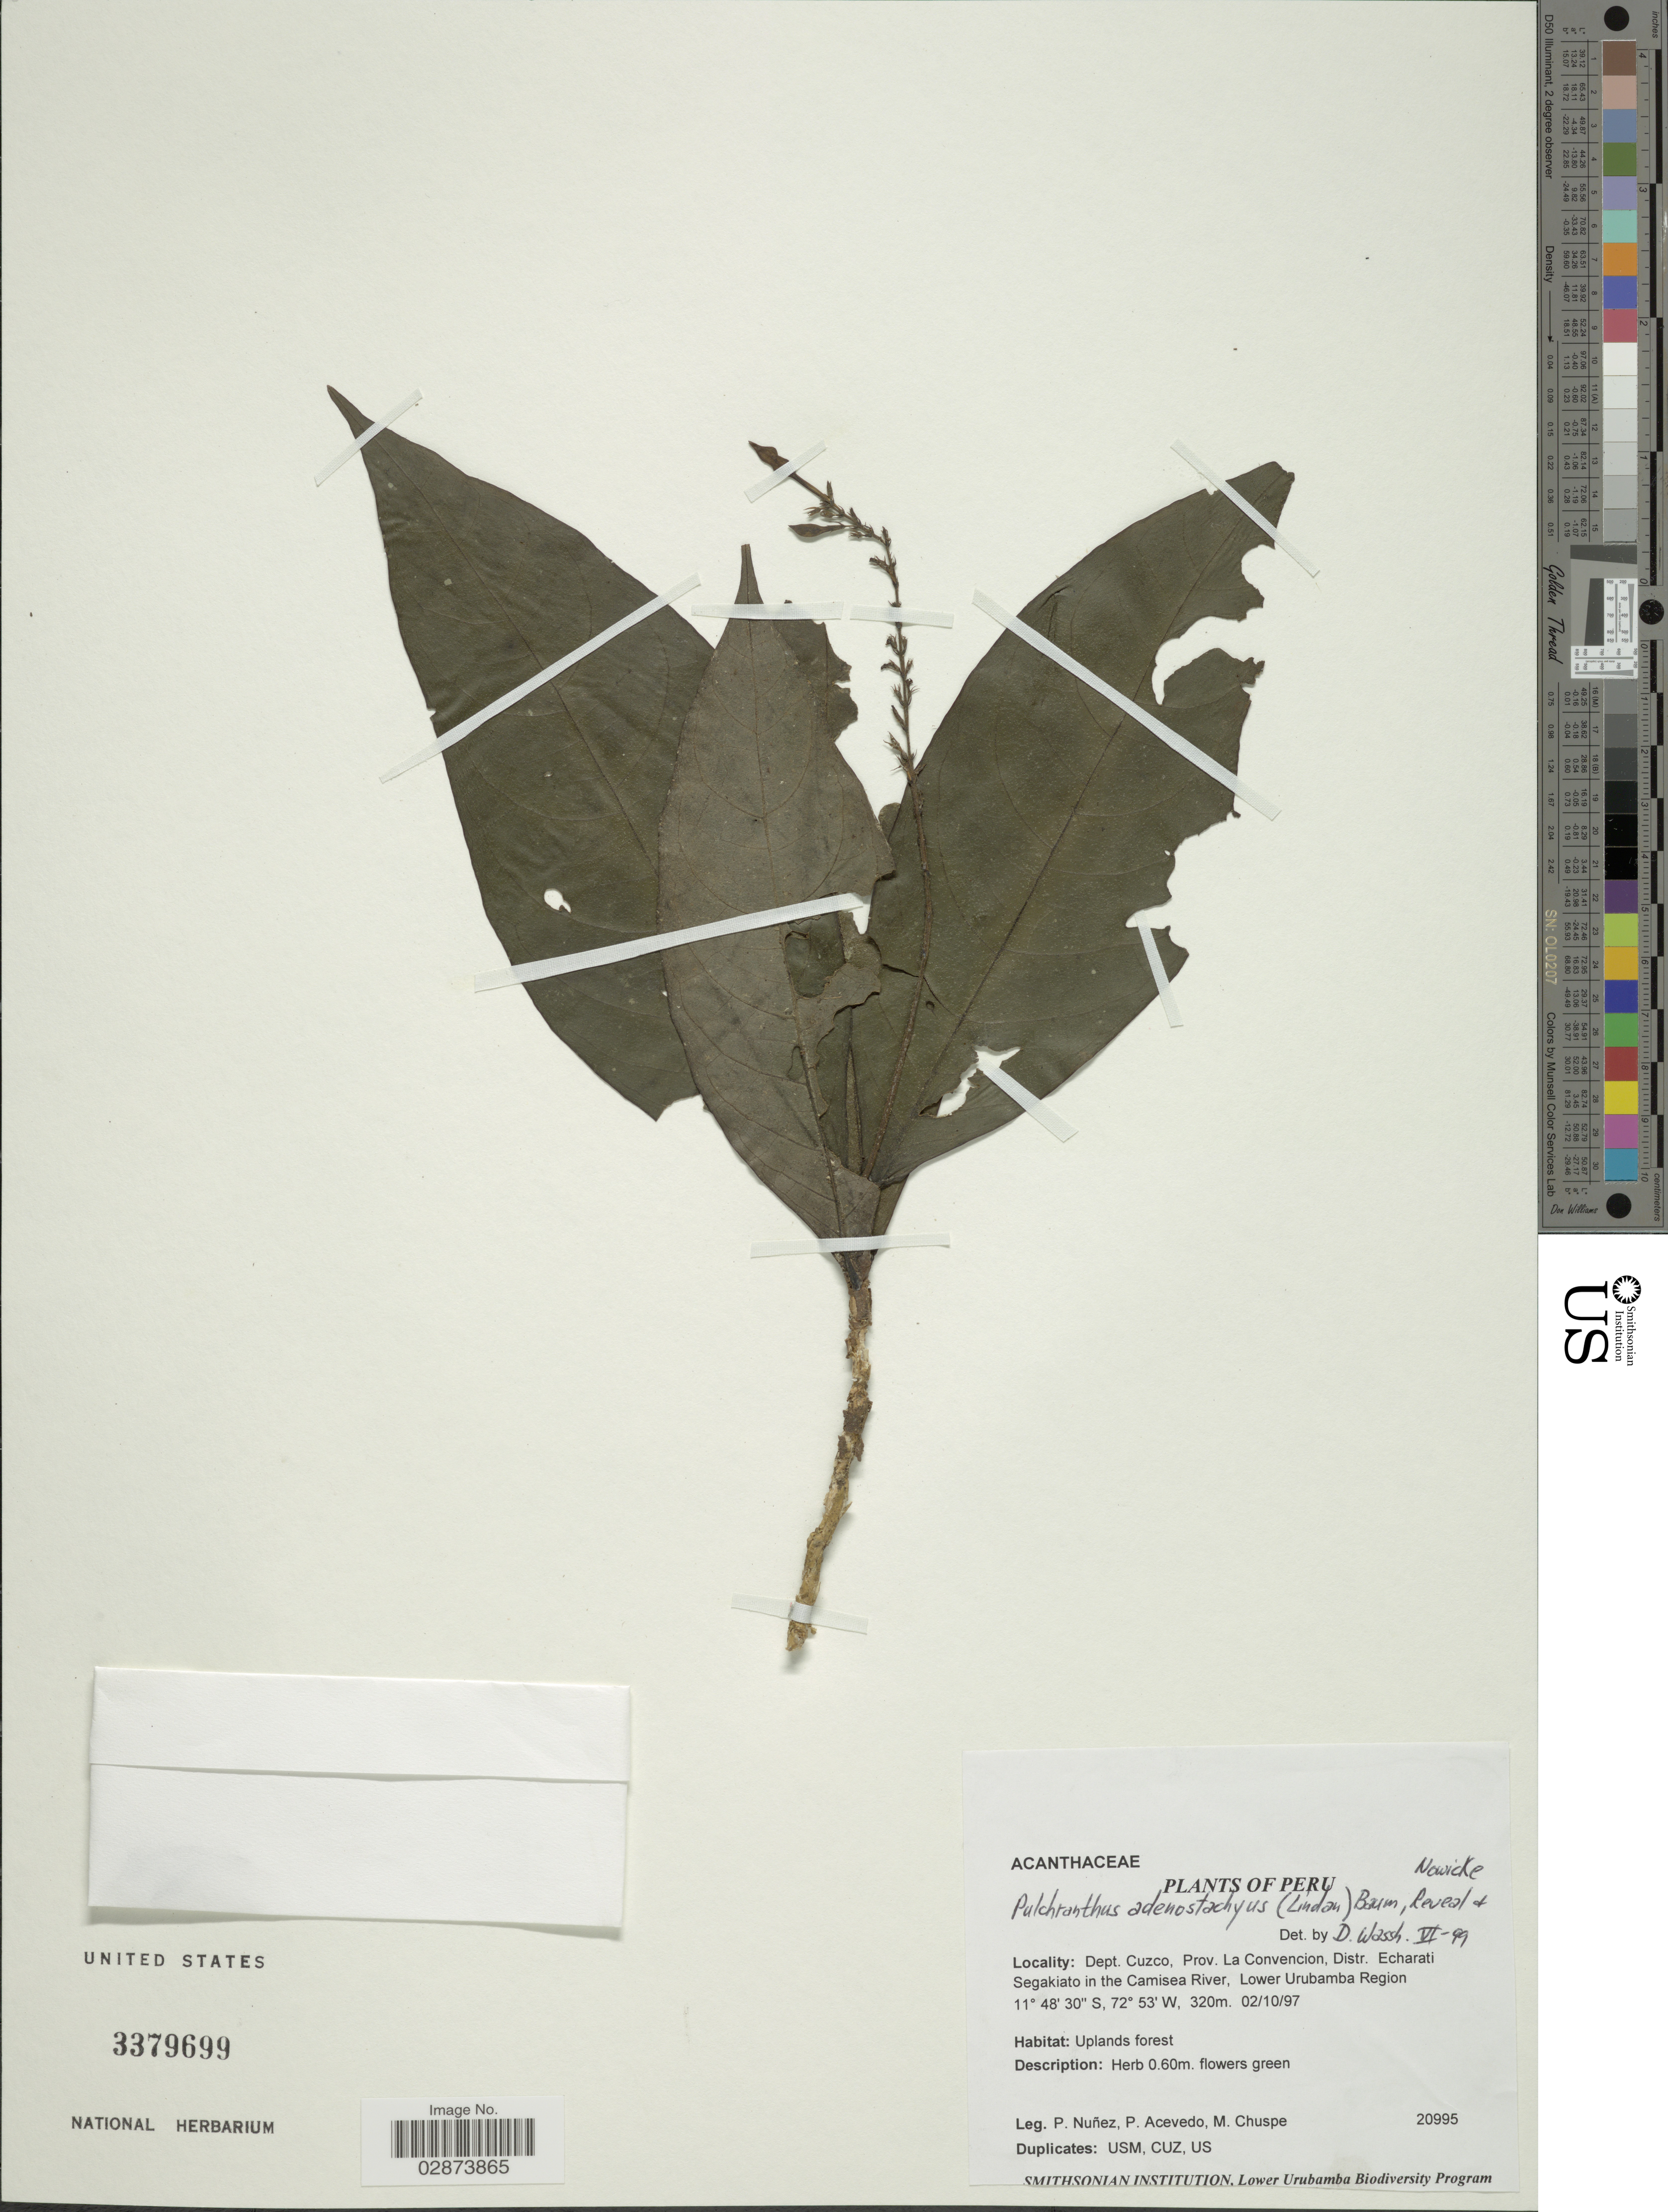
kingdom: Plantae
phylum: Tracheophyta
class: Magnoliopsida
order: Lamiales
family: Acanthaceae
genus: Pulchranthus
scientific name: Pulchranthus adenostachyus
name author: (Lindau) V.M. Baum et al.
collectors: P. Nuñez V., P. Acevedo-Rodr. & M. Chuspe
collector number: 20995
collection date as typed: Transcribed d/m/y: 2/10/97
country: Peru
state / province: Cusco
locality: Dept. Cuzco, Prov. La Convencion, Distr. Echarati Segakiato in the Carmisea River, Lower Urubamba Region.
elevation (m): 320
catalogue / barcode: US 3379699